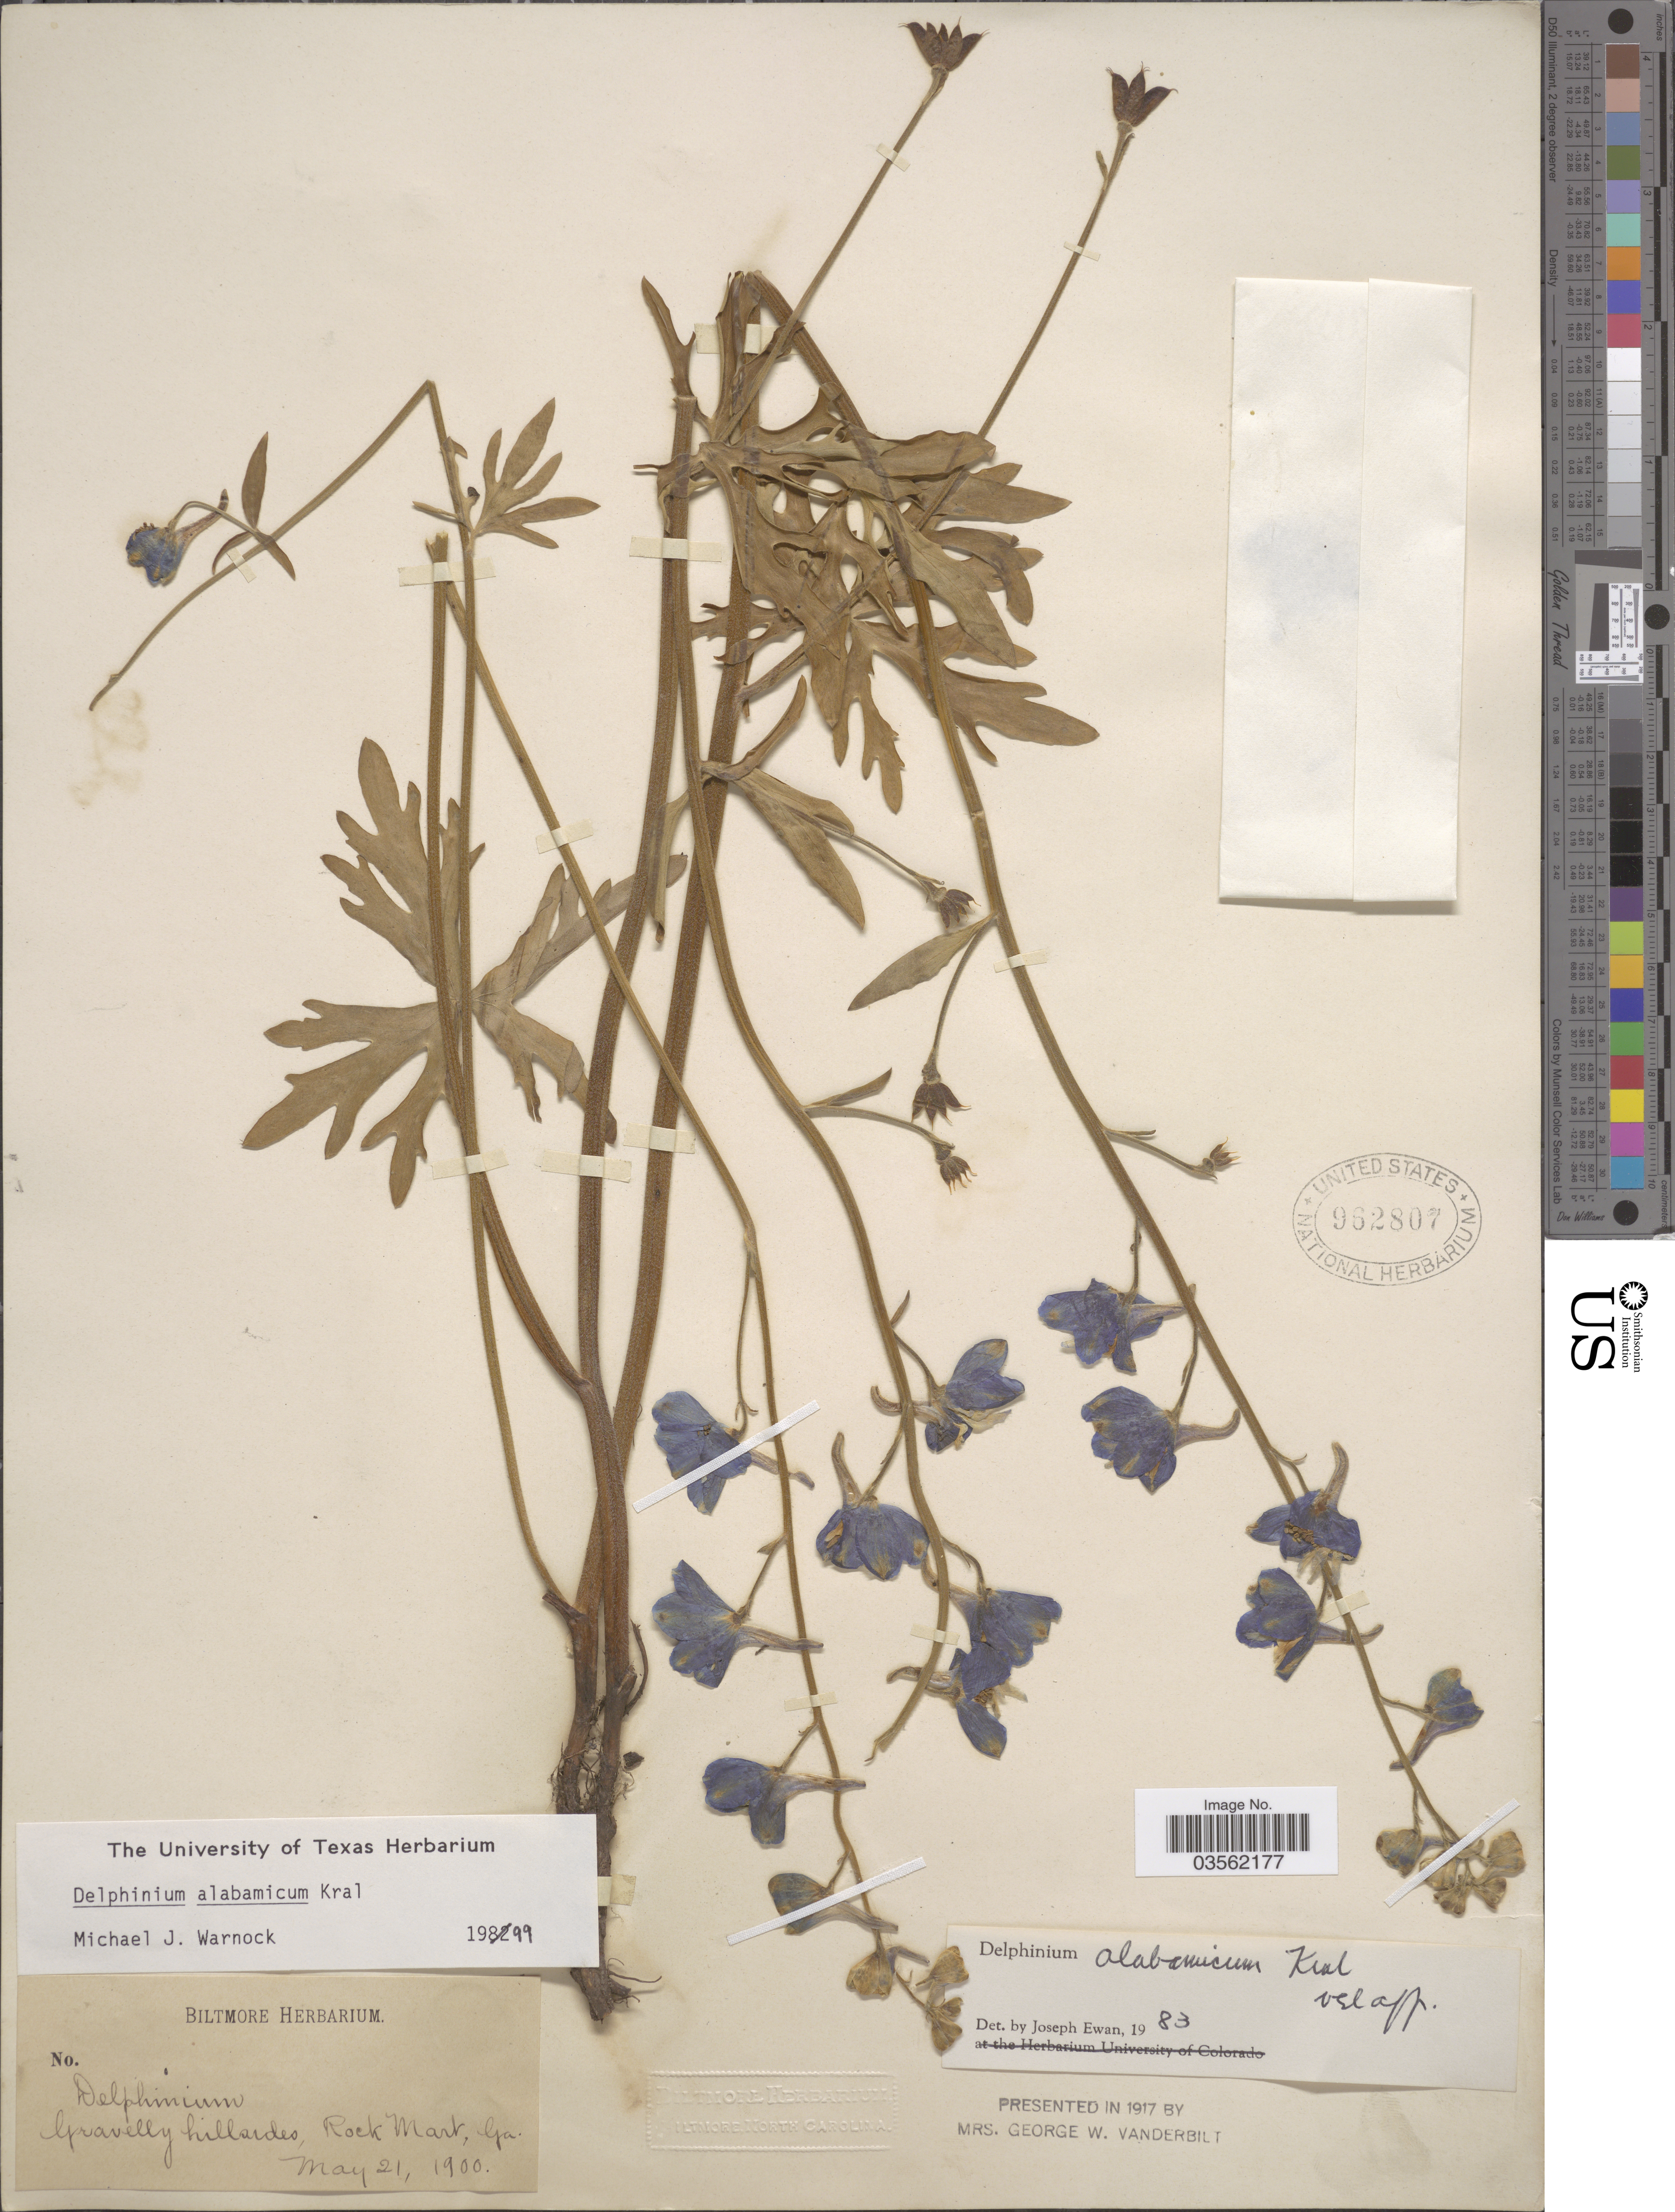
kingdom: Plantae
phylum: Tracheophyta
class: Magnoliopsida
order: Ranunculales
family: Ranunculaceae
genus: Delphinium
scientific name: Delphinium alabamicum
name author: Kral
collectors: ex herb. Biltmore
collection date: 1900-05-21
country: United States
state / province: Georgia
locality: Gravelly hillsides, Rock Marl.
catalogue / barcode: US 962807